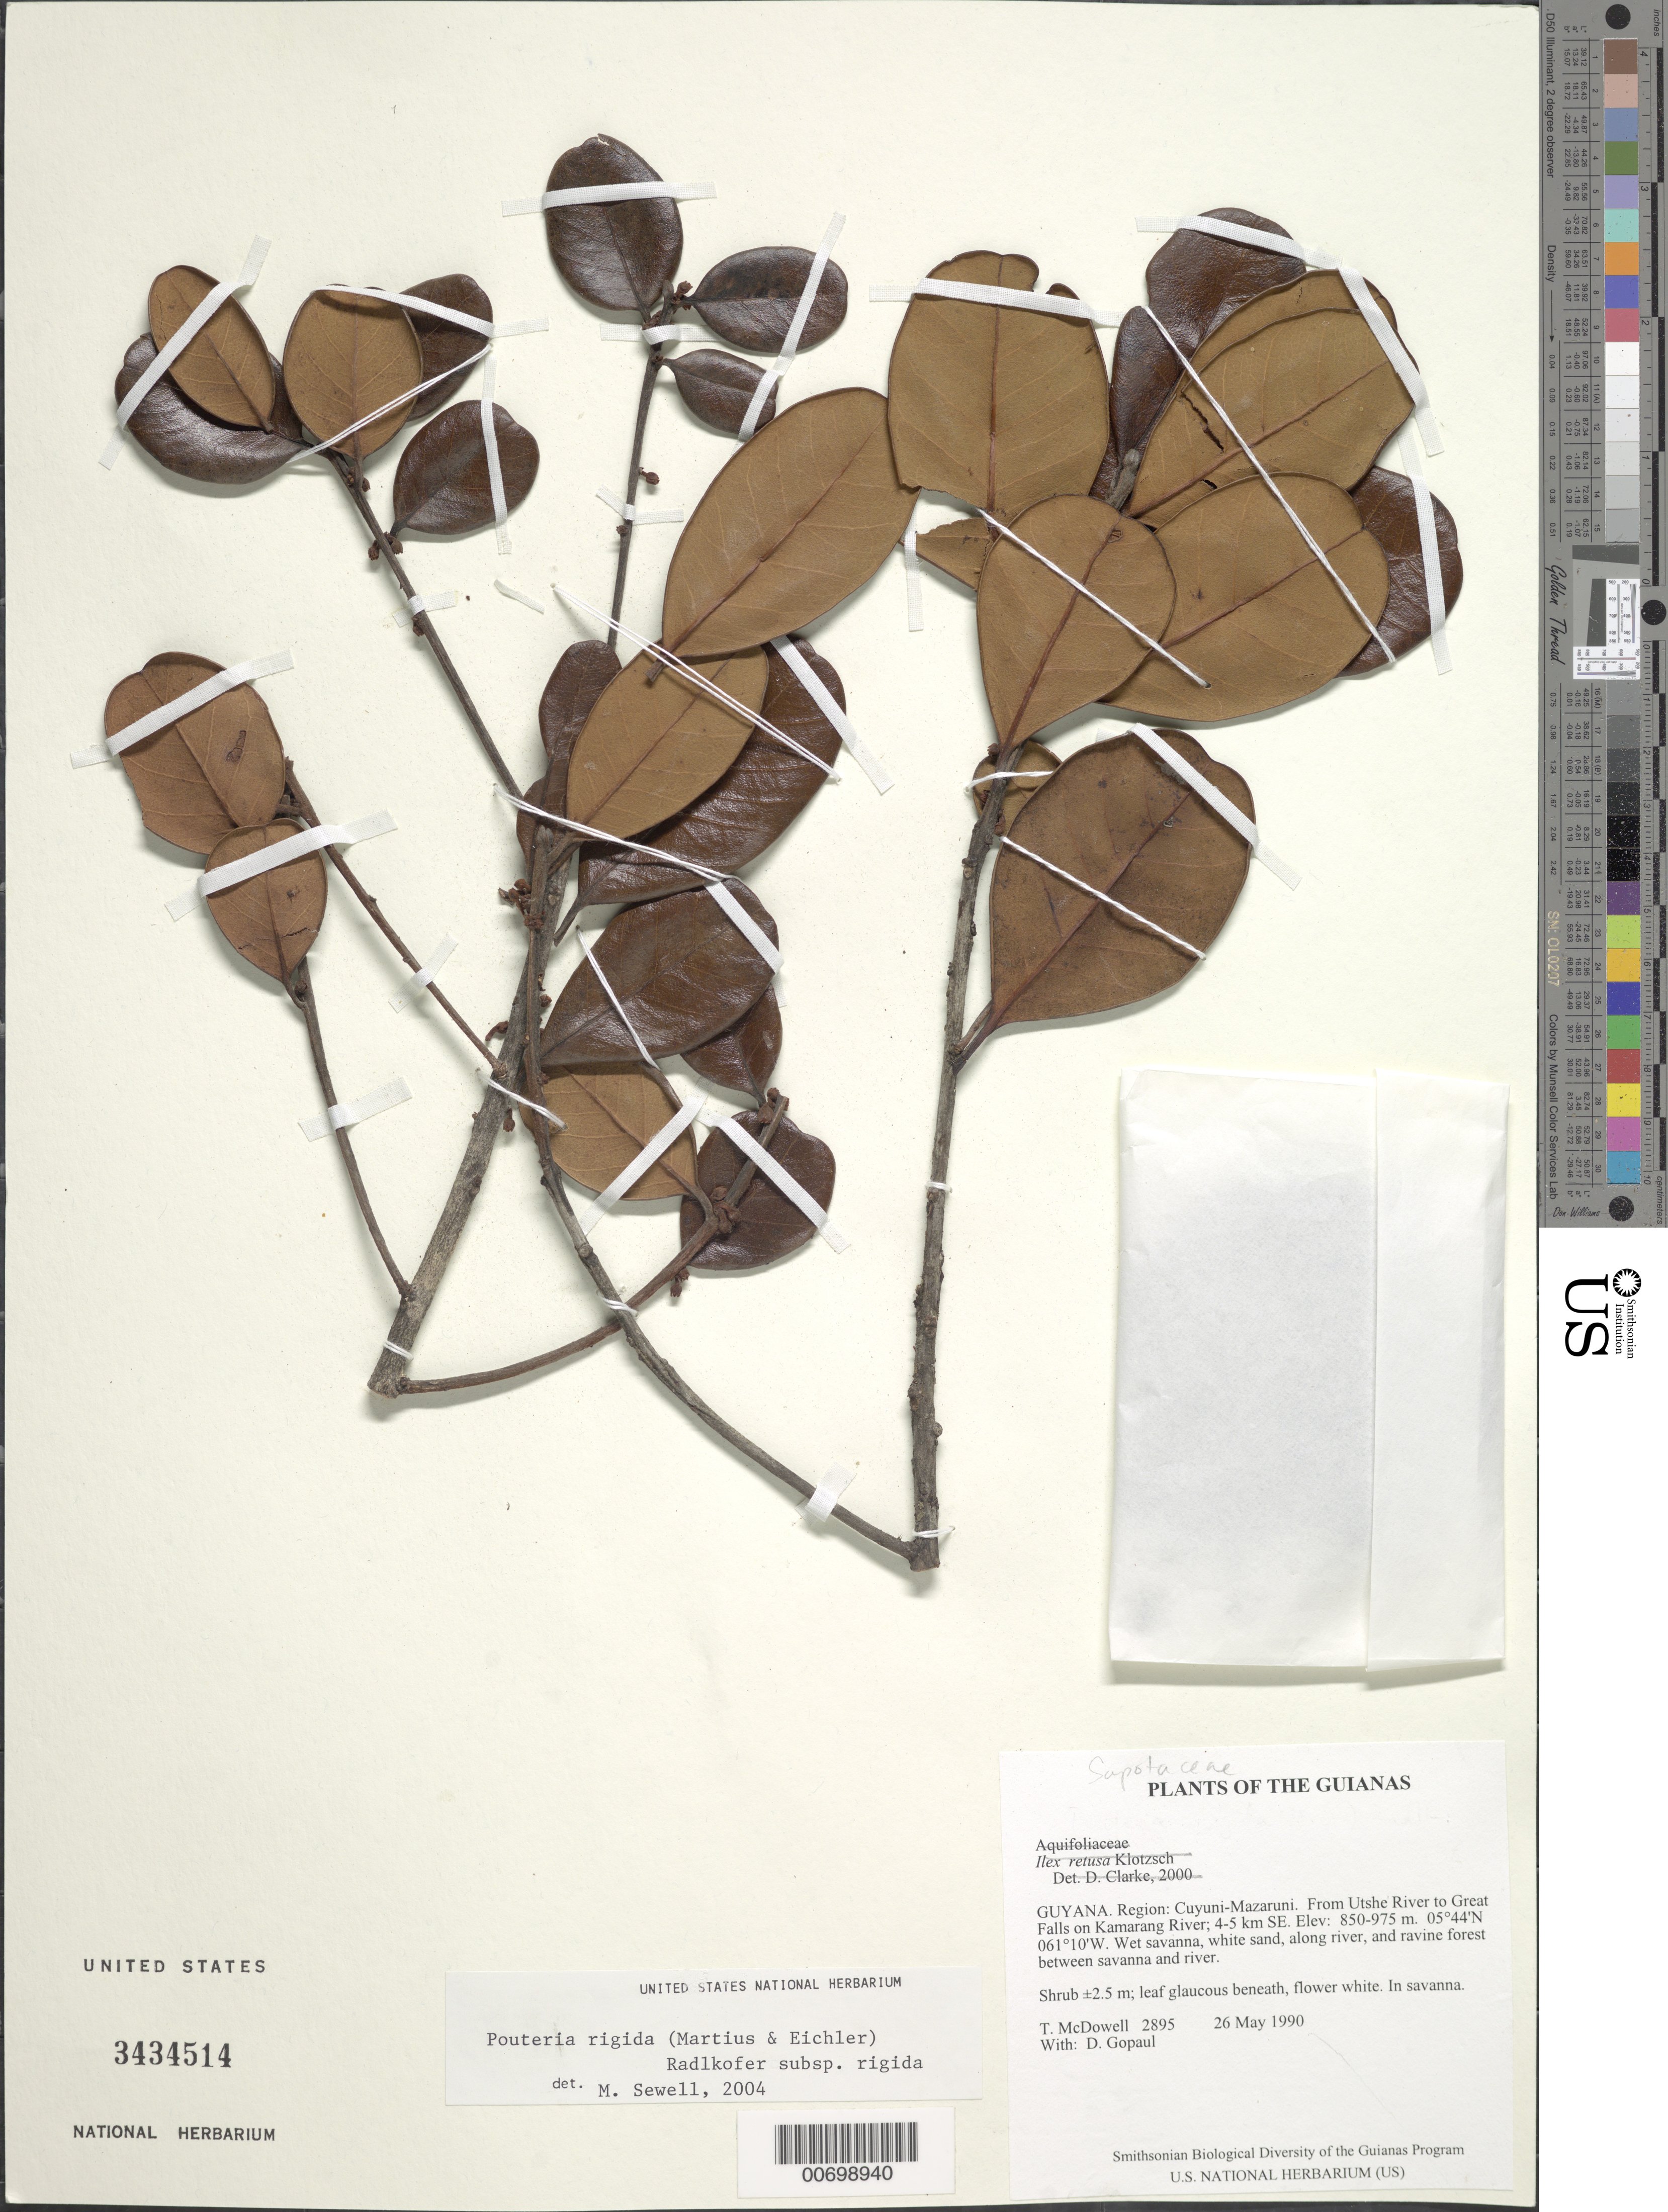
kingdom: Plantae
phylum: Tracheophyta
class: Magnoliopsida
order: Ericales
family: Sapotaceae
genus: Pouteria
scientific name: Pouteria rigida var. rigida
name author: (Mart. & Eichler) Radlk.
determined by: Sewell, M.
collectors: T. McDowell & D. Gopaul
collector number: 2895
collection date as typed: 26 May 1990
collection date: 1990-05-26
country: Guyana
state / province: Cuyuni-Mazaruni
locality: From Utshi River to Great Falls on Kamarang River; 4-5 km SE of Utshi camp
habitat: Wet savanna, white sand, along river, and ravine forest between savanna and river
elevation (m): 850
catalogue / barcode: US 3434514